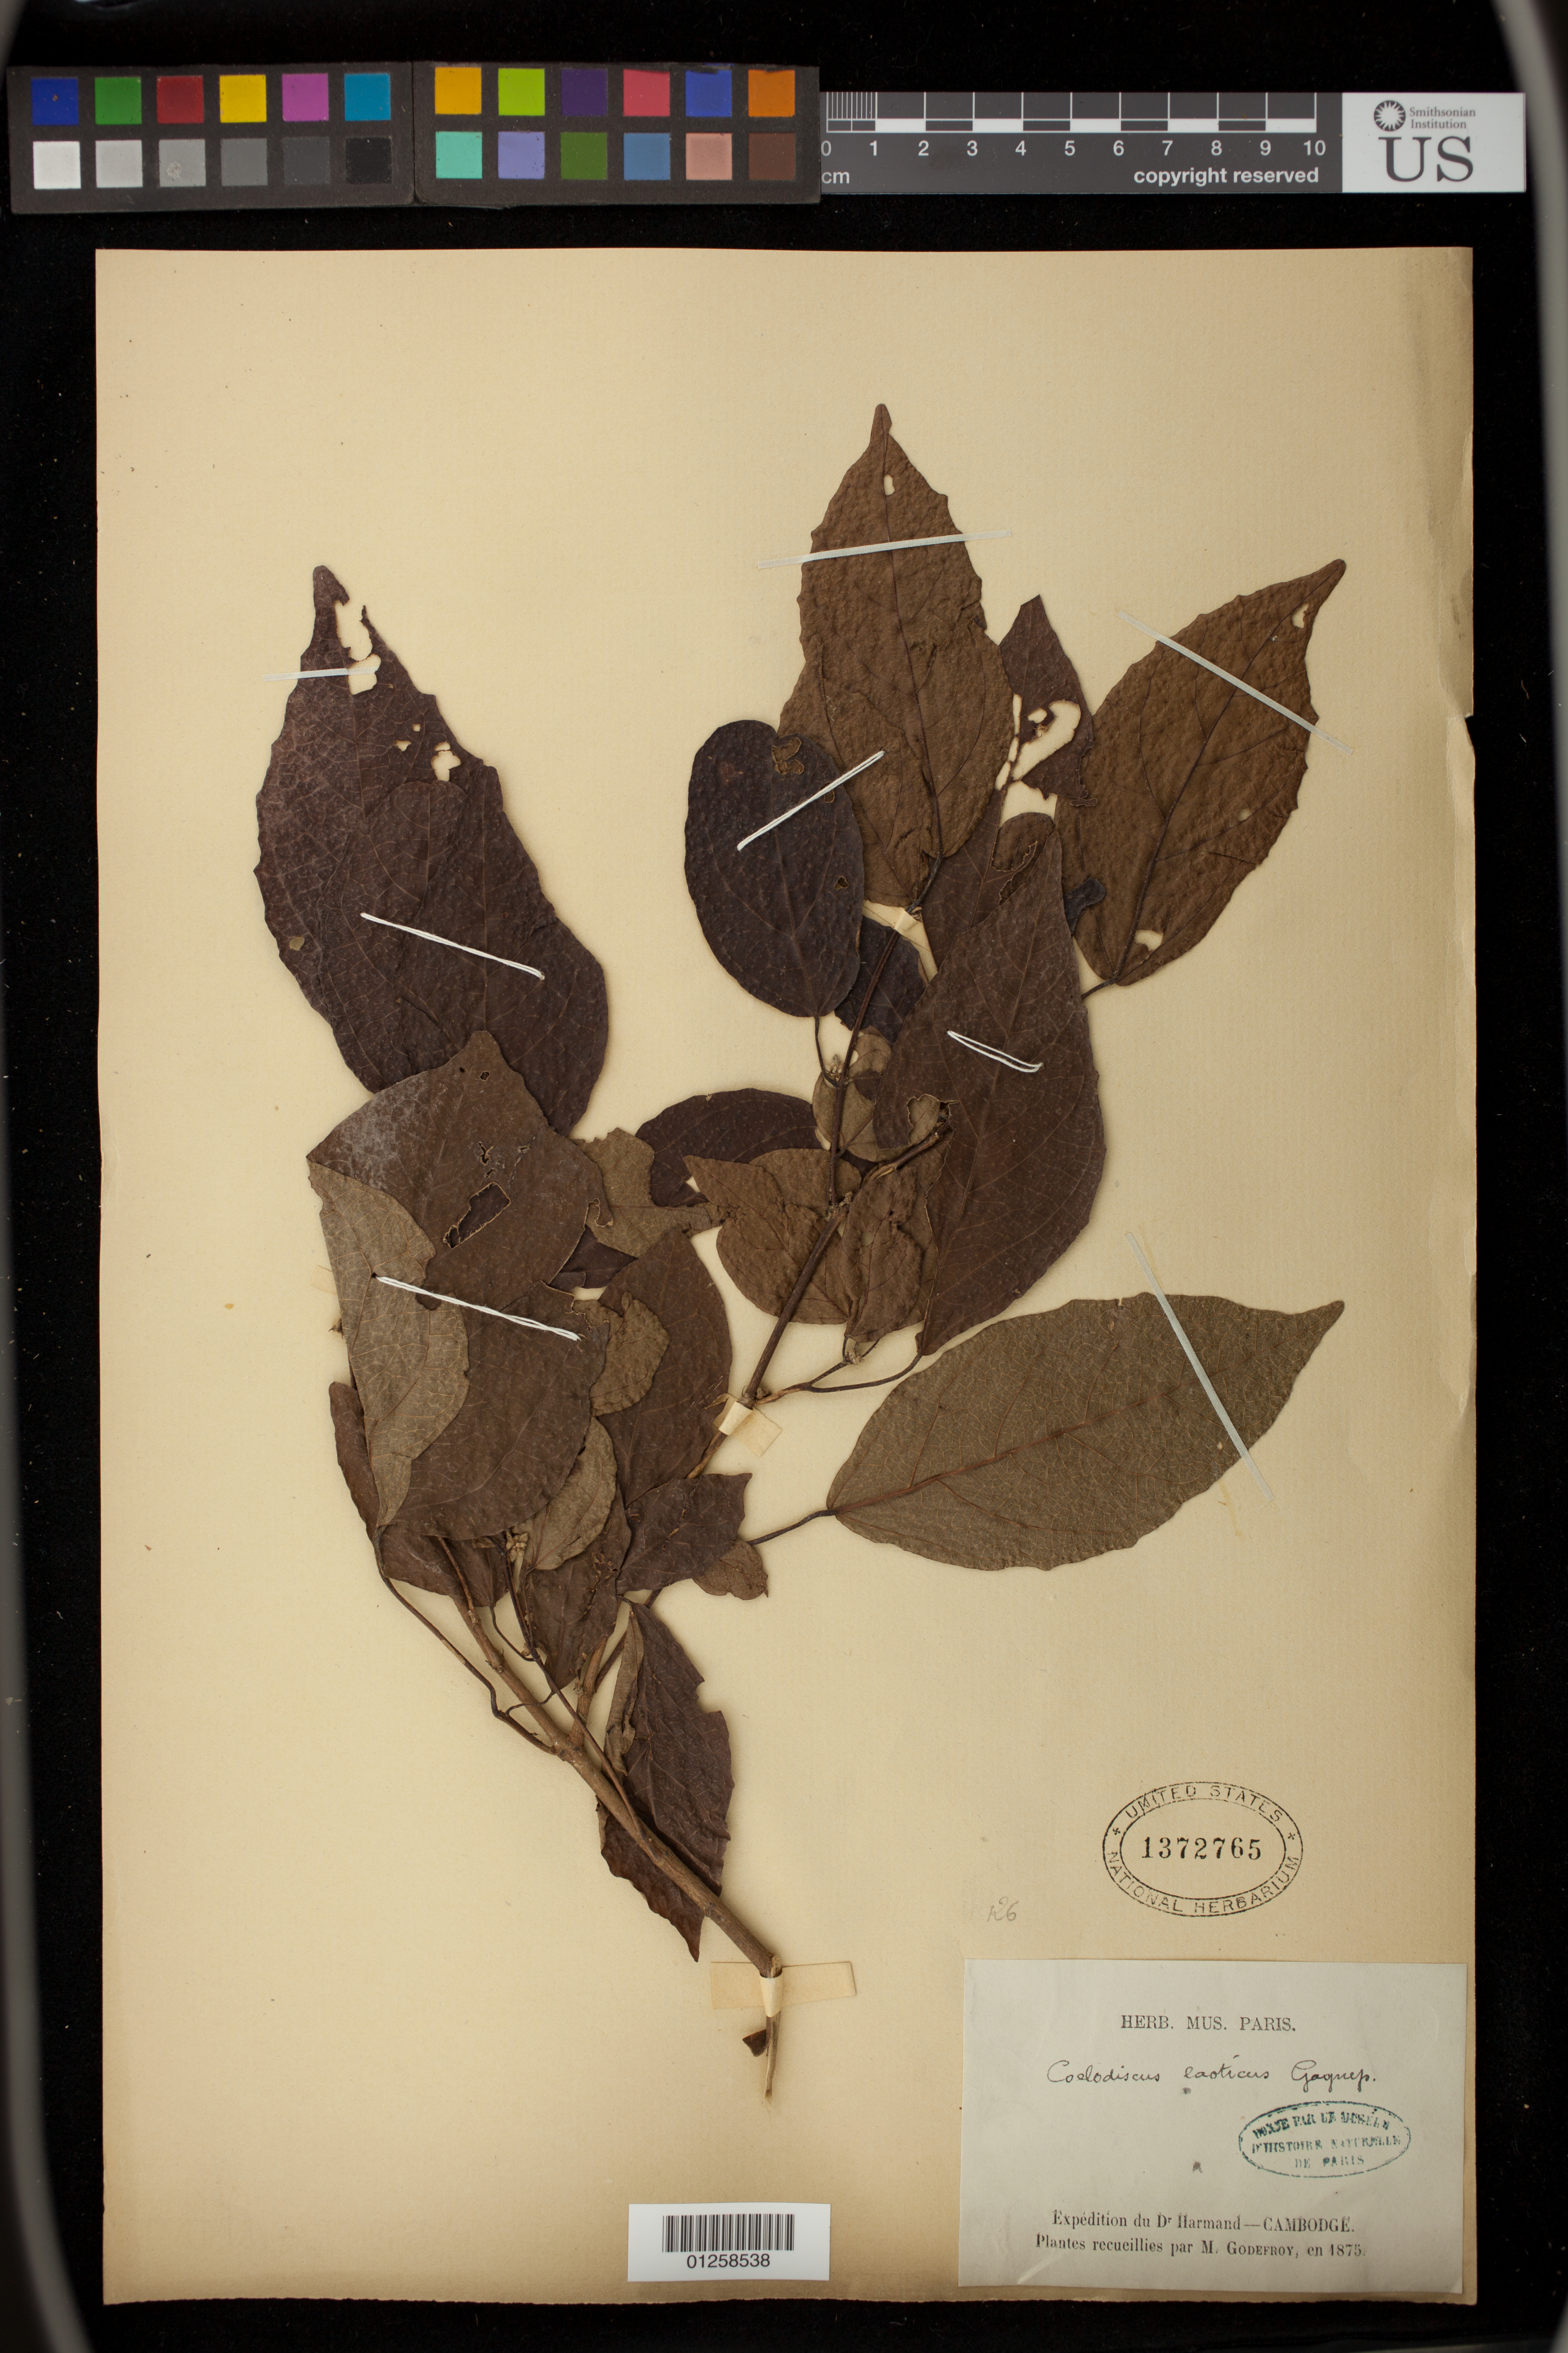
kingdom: Plantae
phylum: Tracheophyta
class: Magnoliopsida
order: Malpighiales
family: Phyllanthaceae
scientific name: Coelodiscus laoticus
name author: Gagnep.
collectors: M. Godefroy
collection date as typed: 1875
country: Cambodia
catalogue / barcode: US 1372765